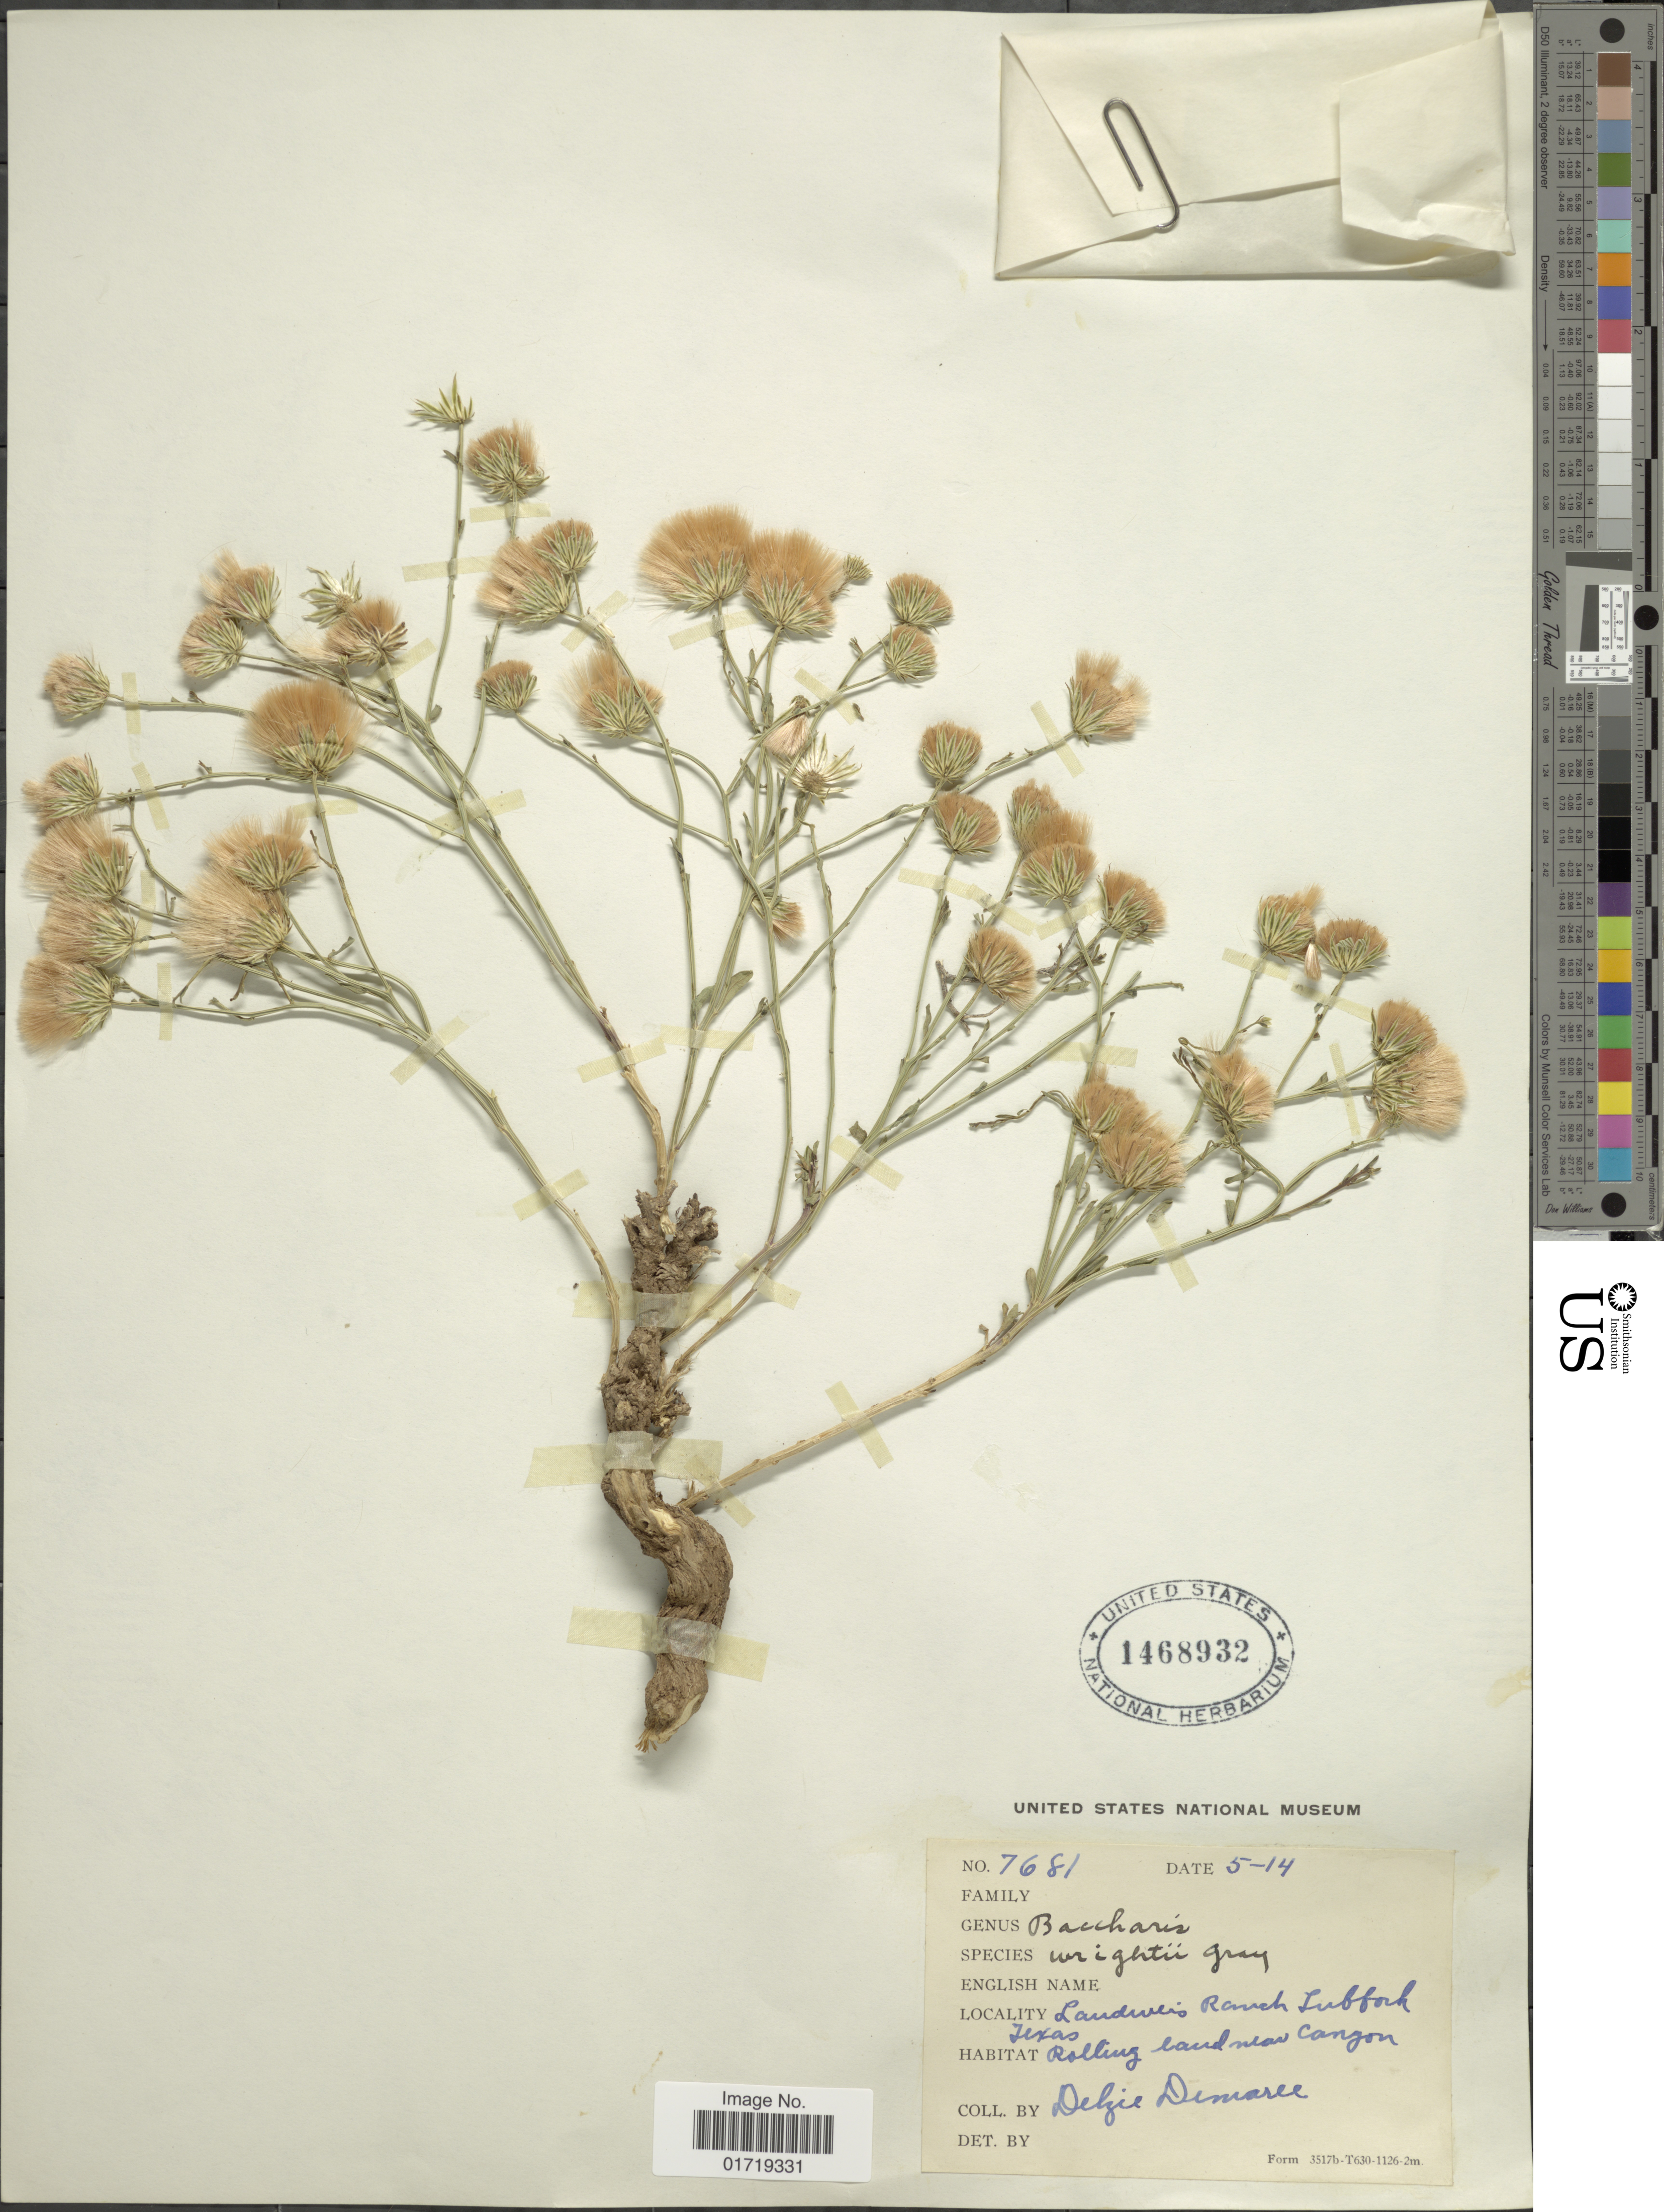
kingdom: Plantae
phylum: Tracheophyta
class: Magnoliopsida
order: Asterales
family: Asteraceae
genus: Baccharis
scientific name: Baccharis wrightii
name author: A. Gray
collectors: D. Demaree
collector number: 7681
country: United States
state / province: Texas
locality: Landers Ranch Lubbock, Texas, Rolling land near Canyon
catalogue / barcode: US 1468932